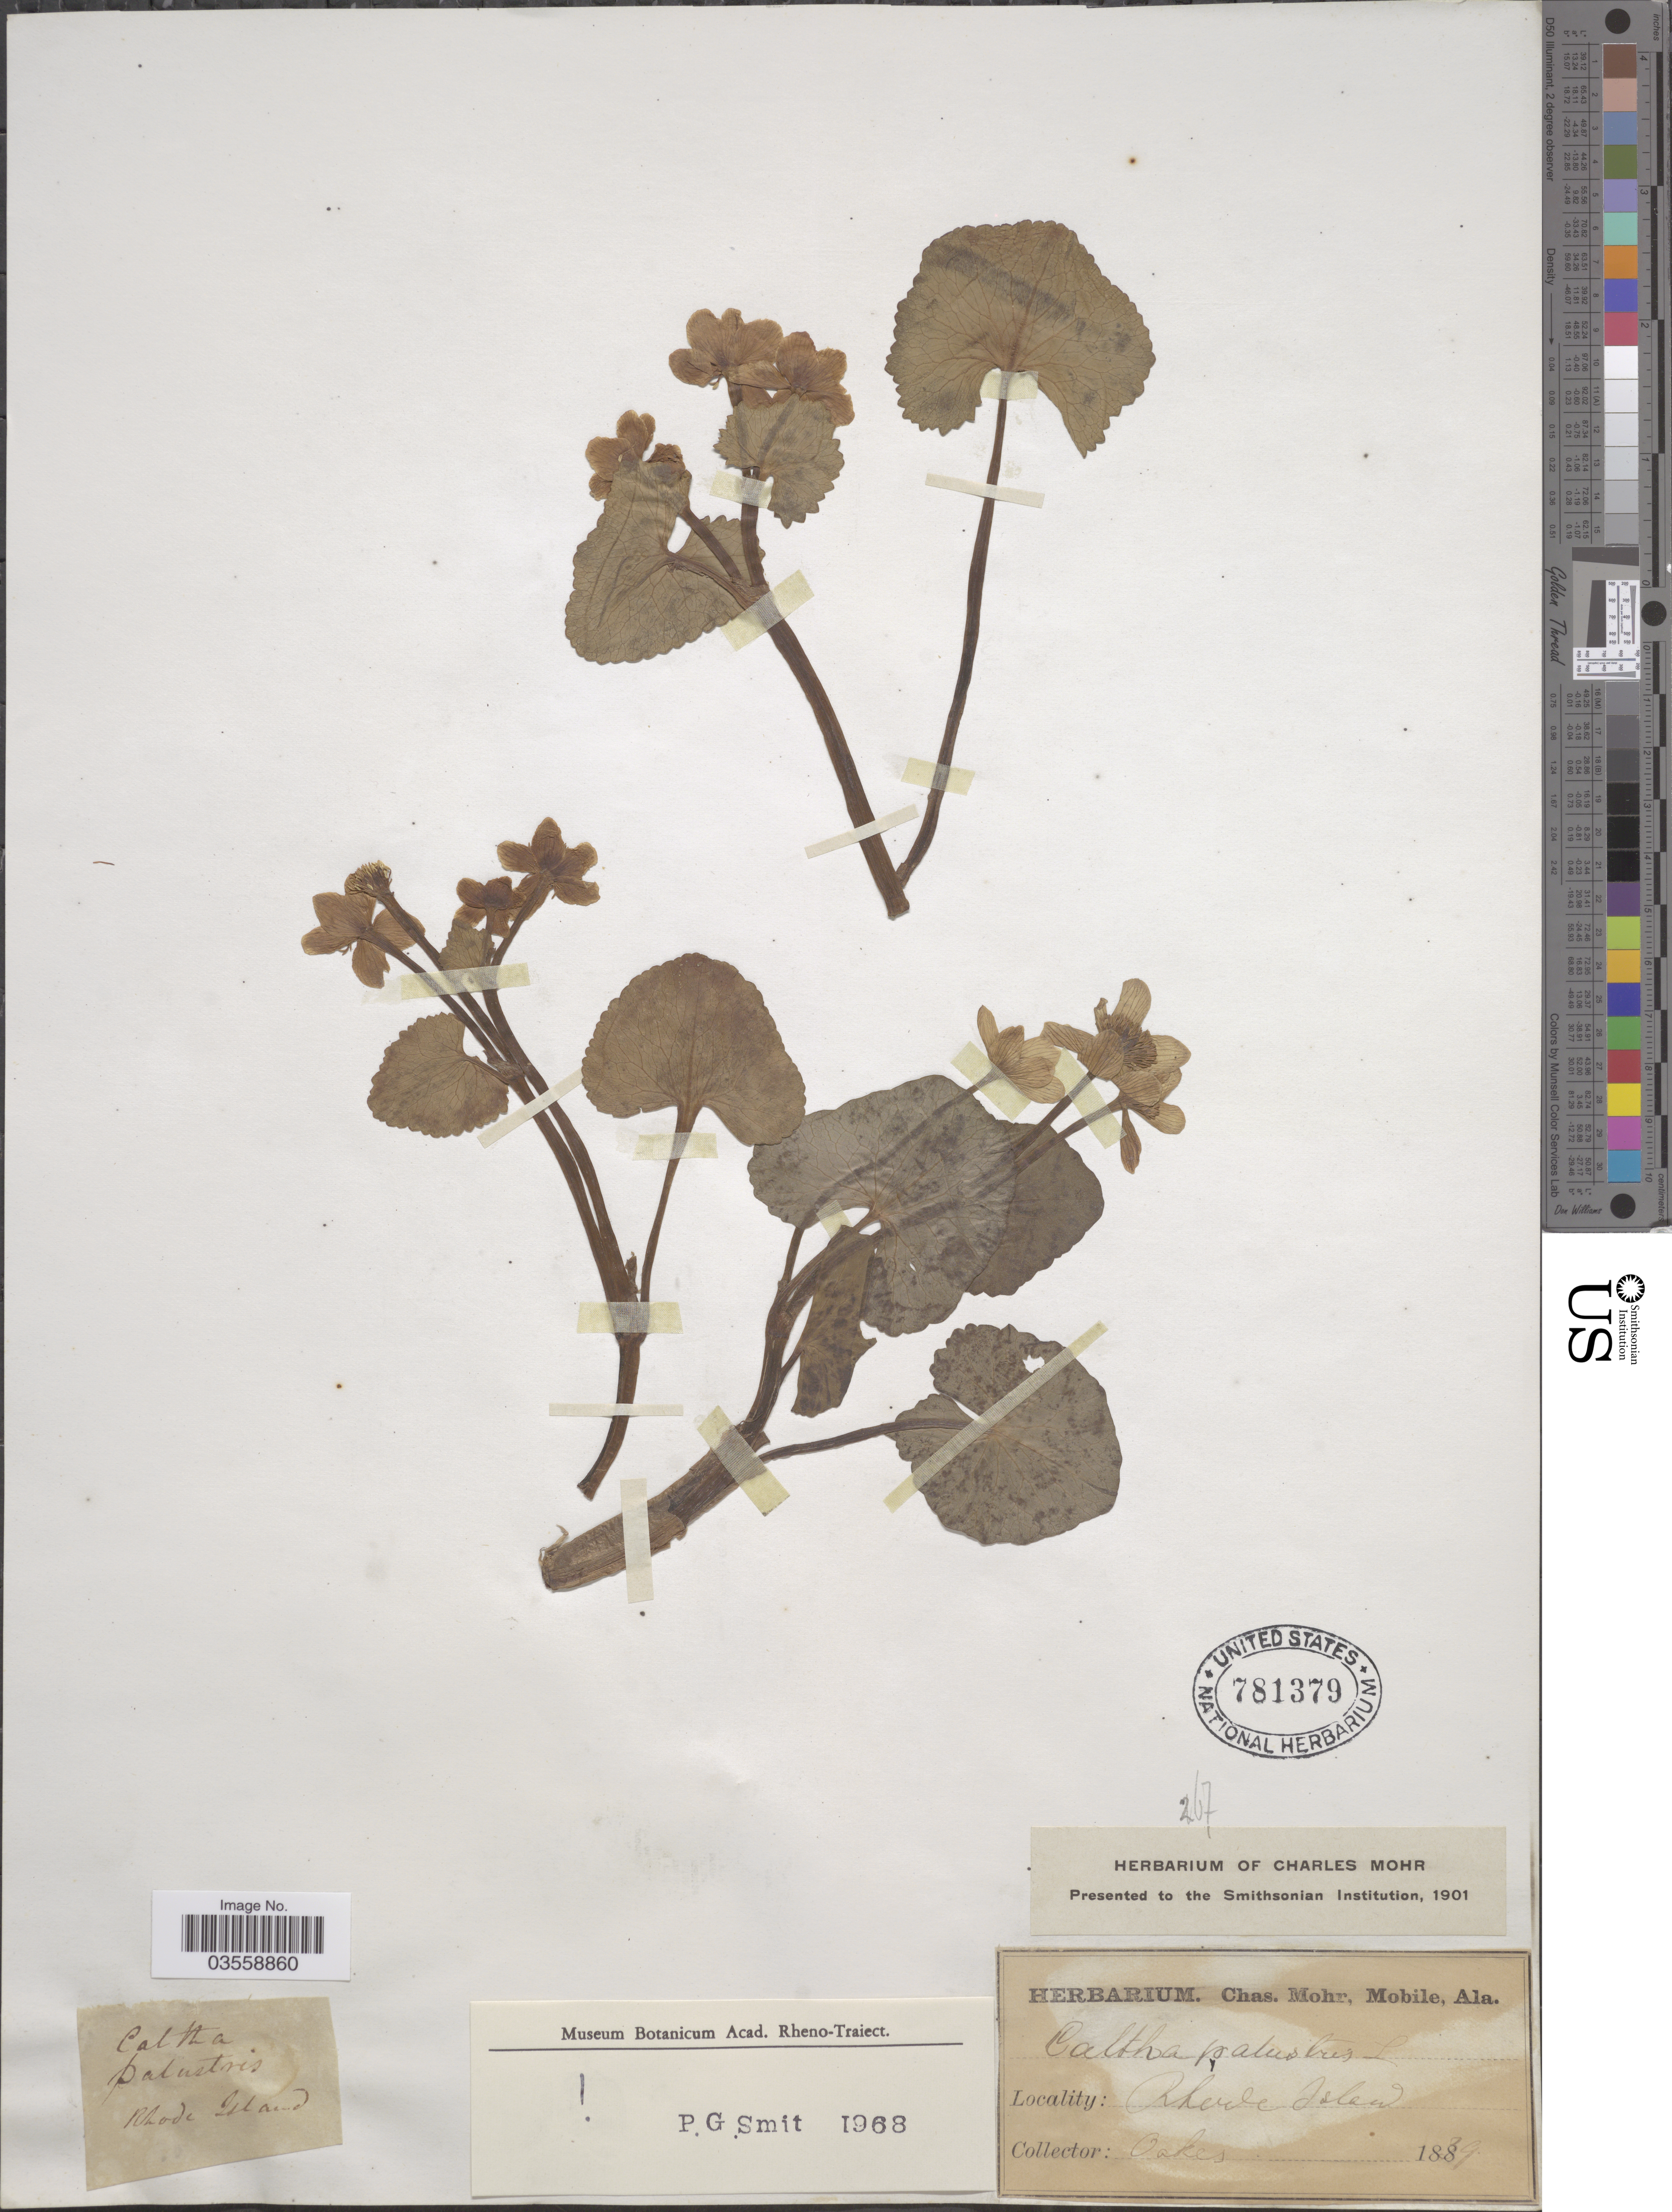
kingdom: Plantae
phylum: Tracheophyta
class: Magnoliopsida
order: Ranunculales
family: Ranunculaceae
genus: Caltha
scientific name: Caltha palustris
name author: L.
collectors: -. Oakes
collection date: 1879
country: United States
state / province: Rhode Island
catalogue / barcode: US 781379